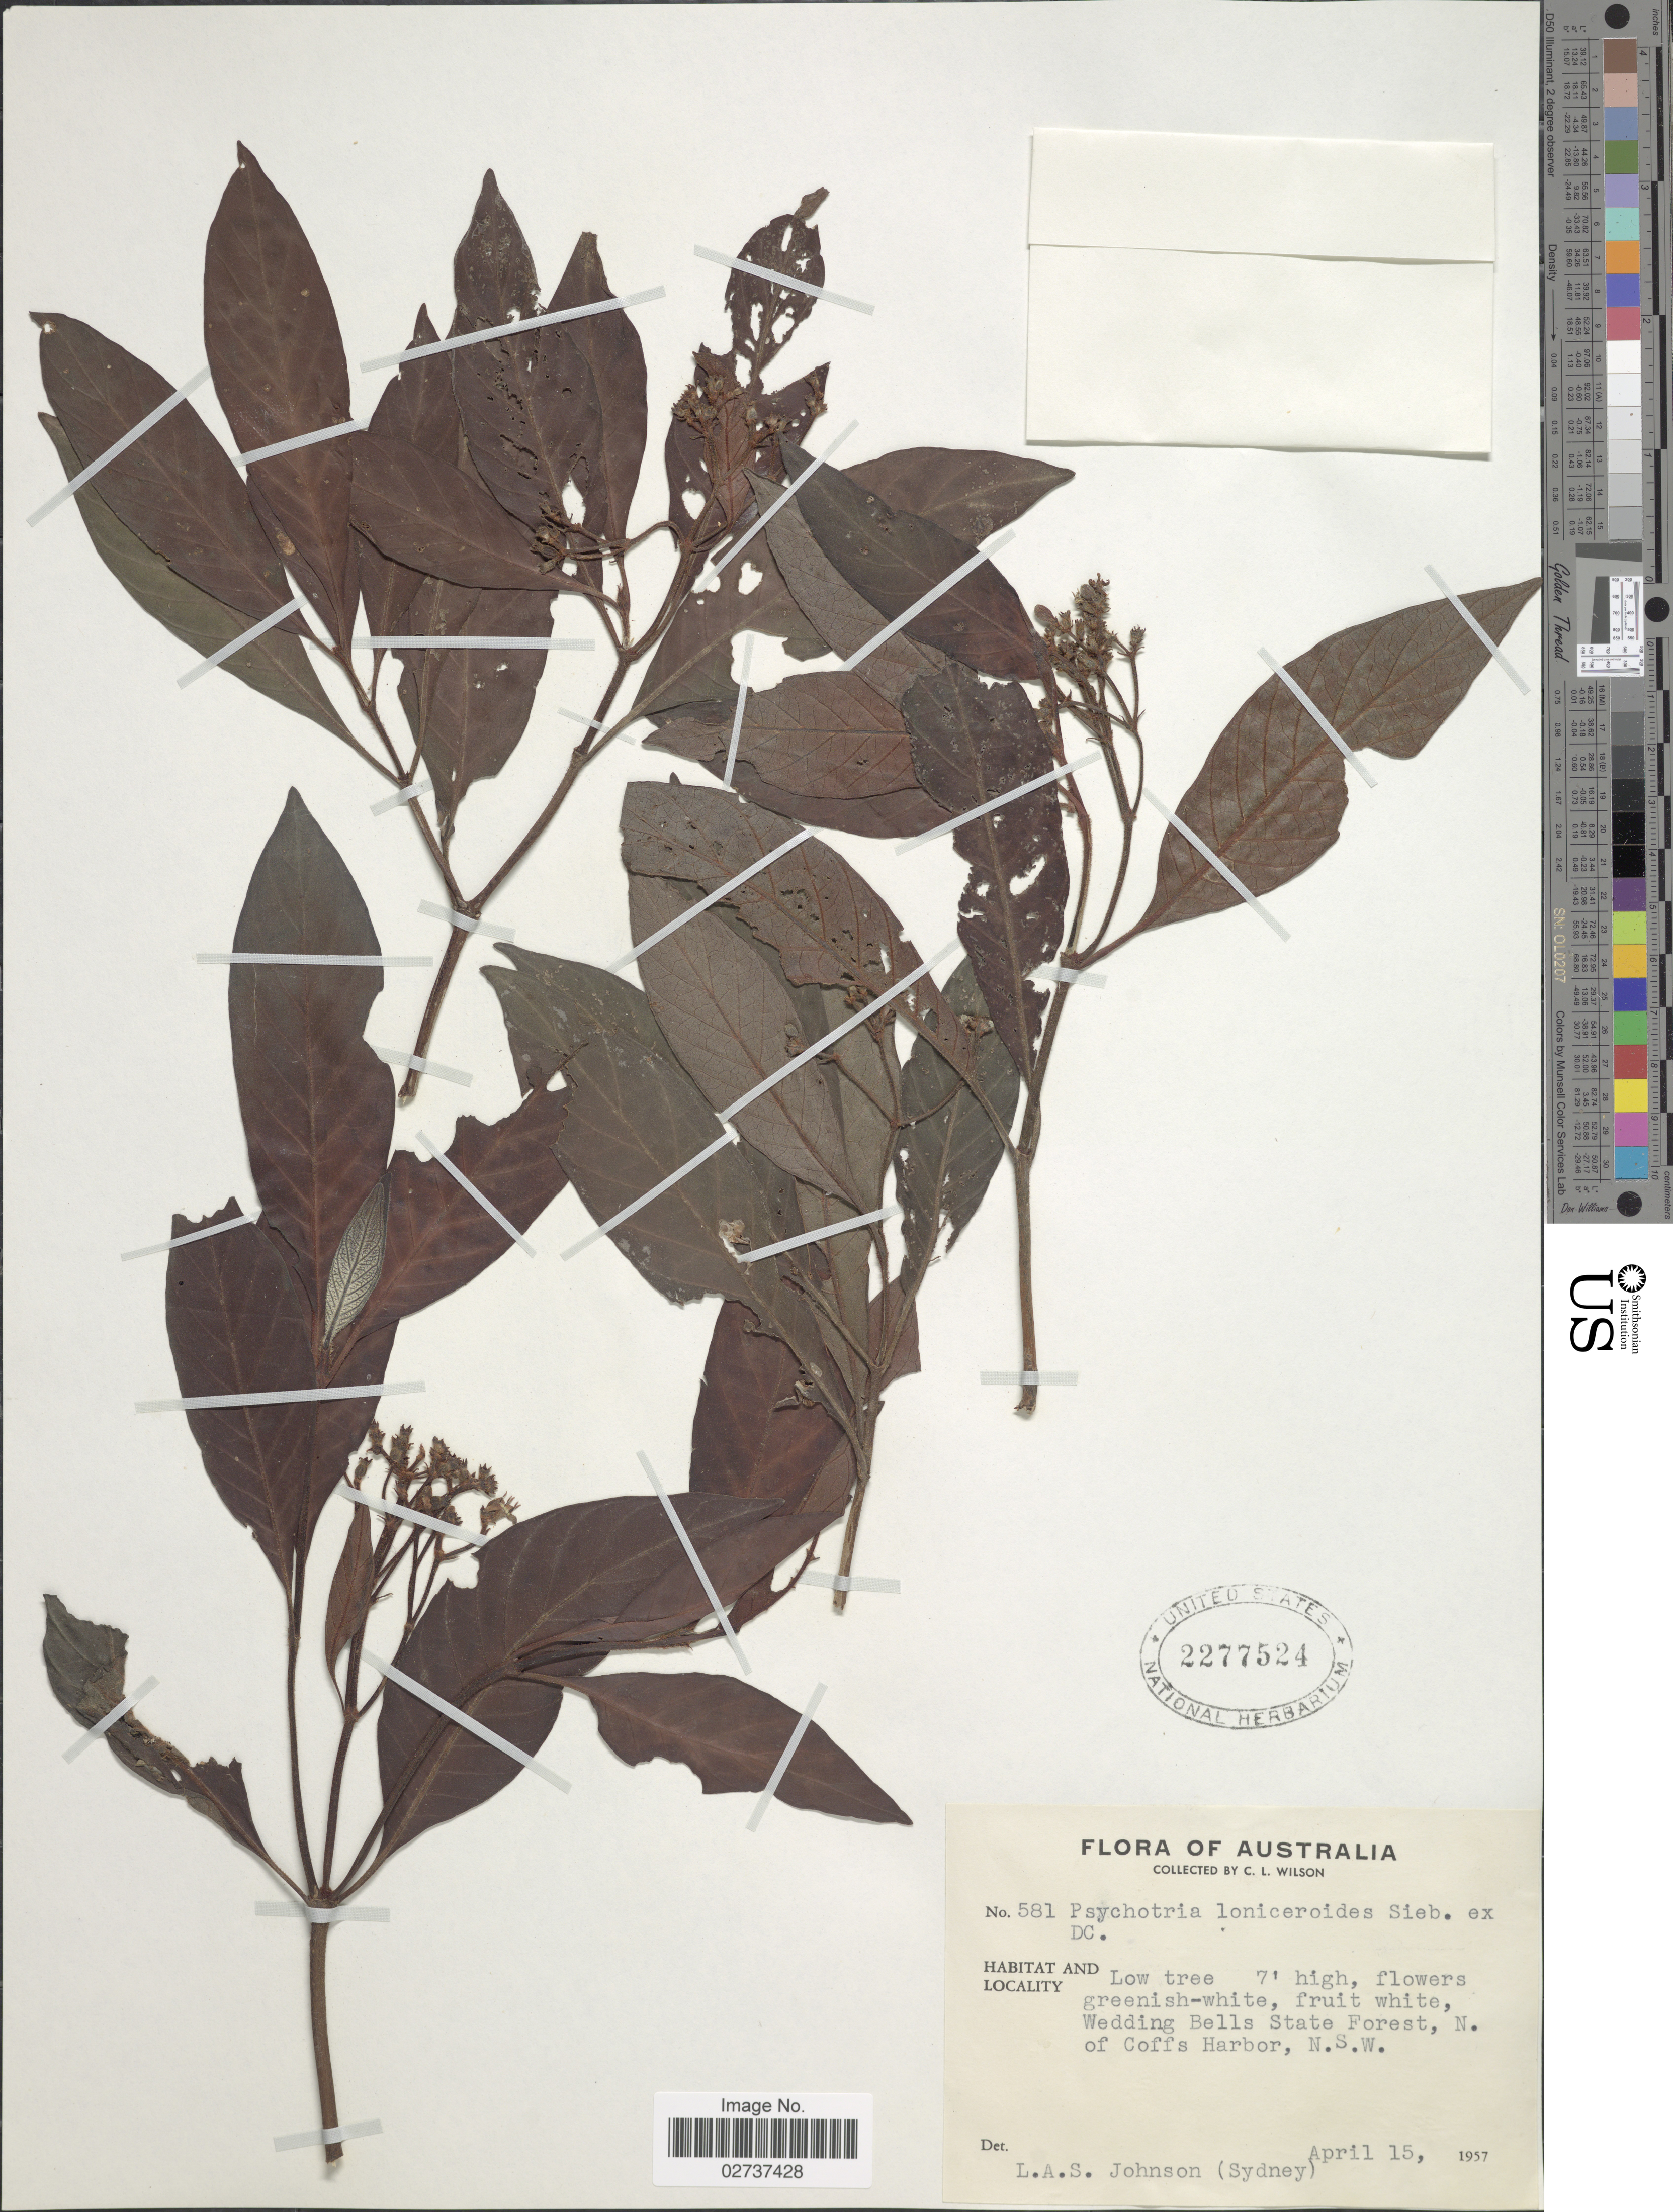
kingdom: Plantae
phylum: Tracheophyta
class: Magnoliopsida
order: Gentianales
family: Rubiaceae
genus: Psychotria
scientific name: Psychotria loniceroides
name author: Sieber ex DC.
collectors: C. L. Wilson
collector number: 581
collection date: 1957-04-15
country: Australia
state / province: New South Wales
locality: Wedding Bells State Forest, N. of Coff's Harbor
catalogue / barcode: US 2277524